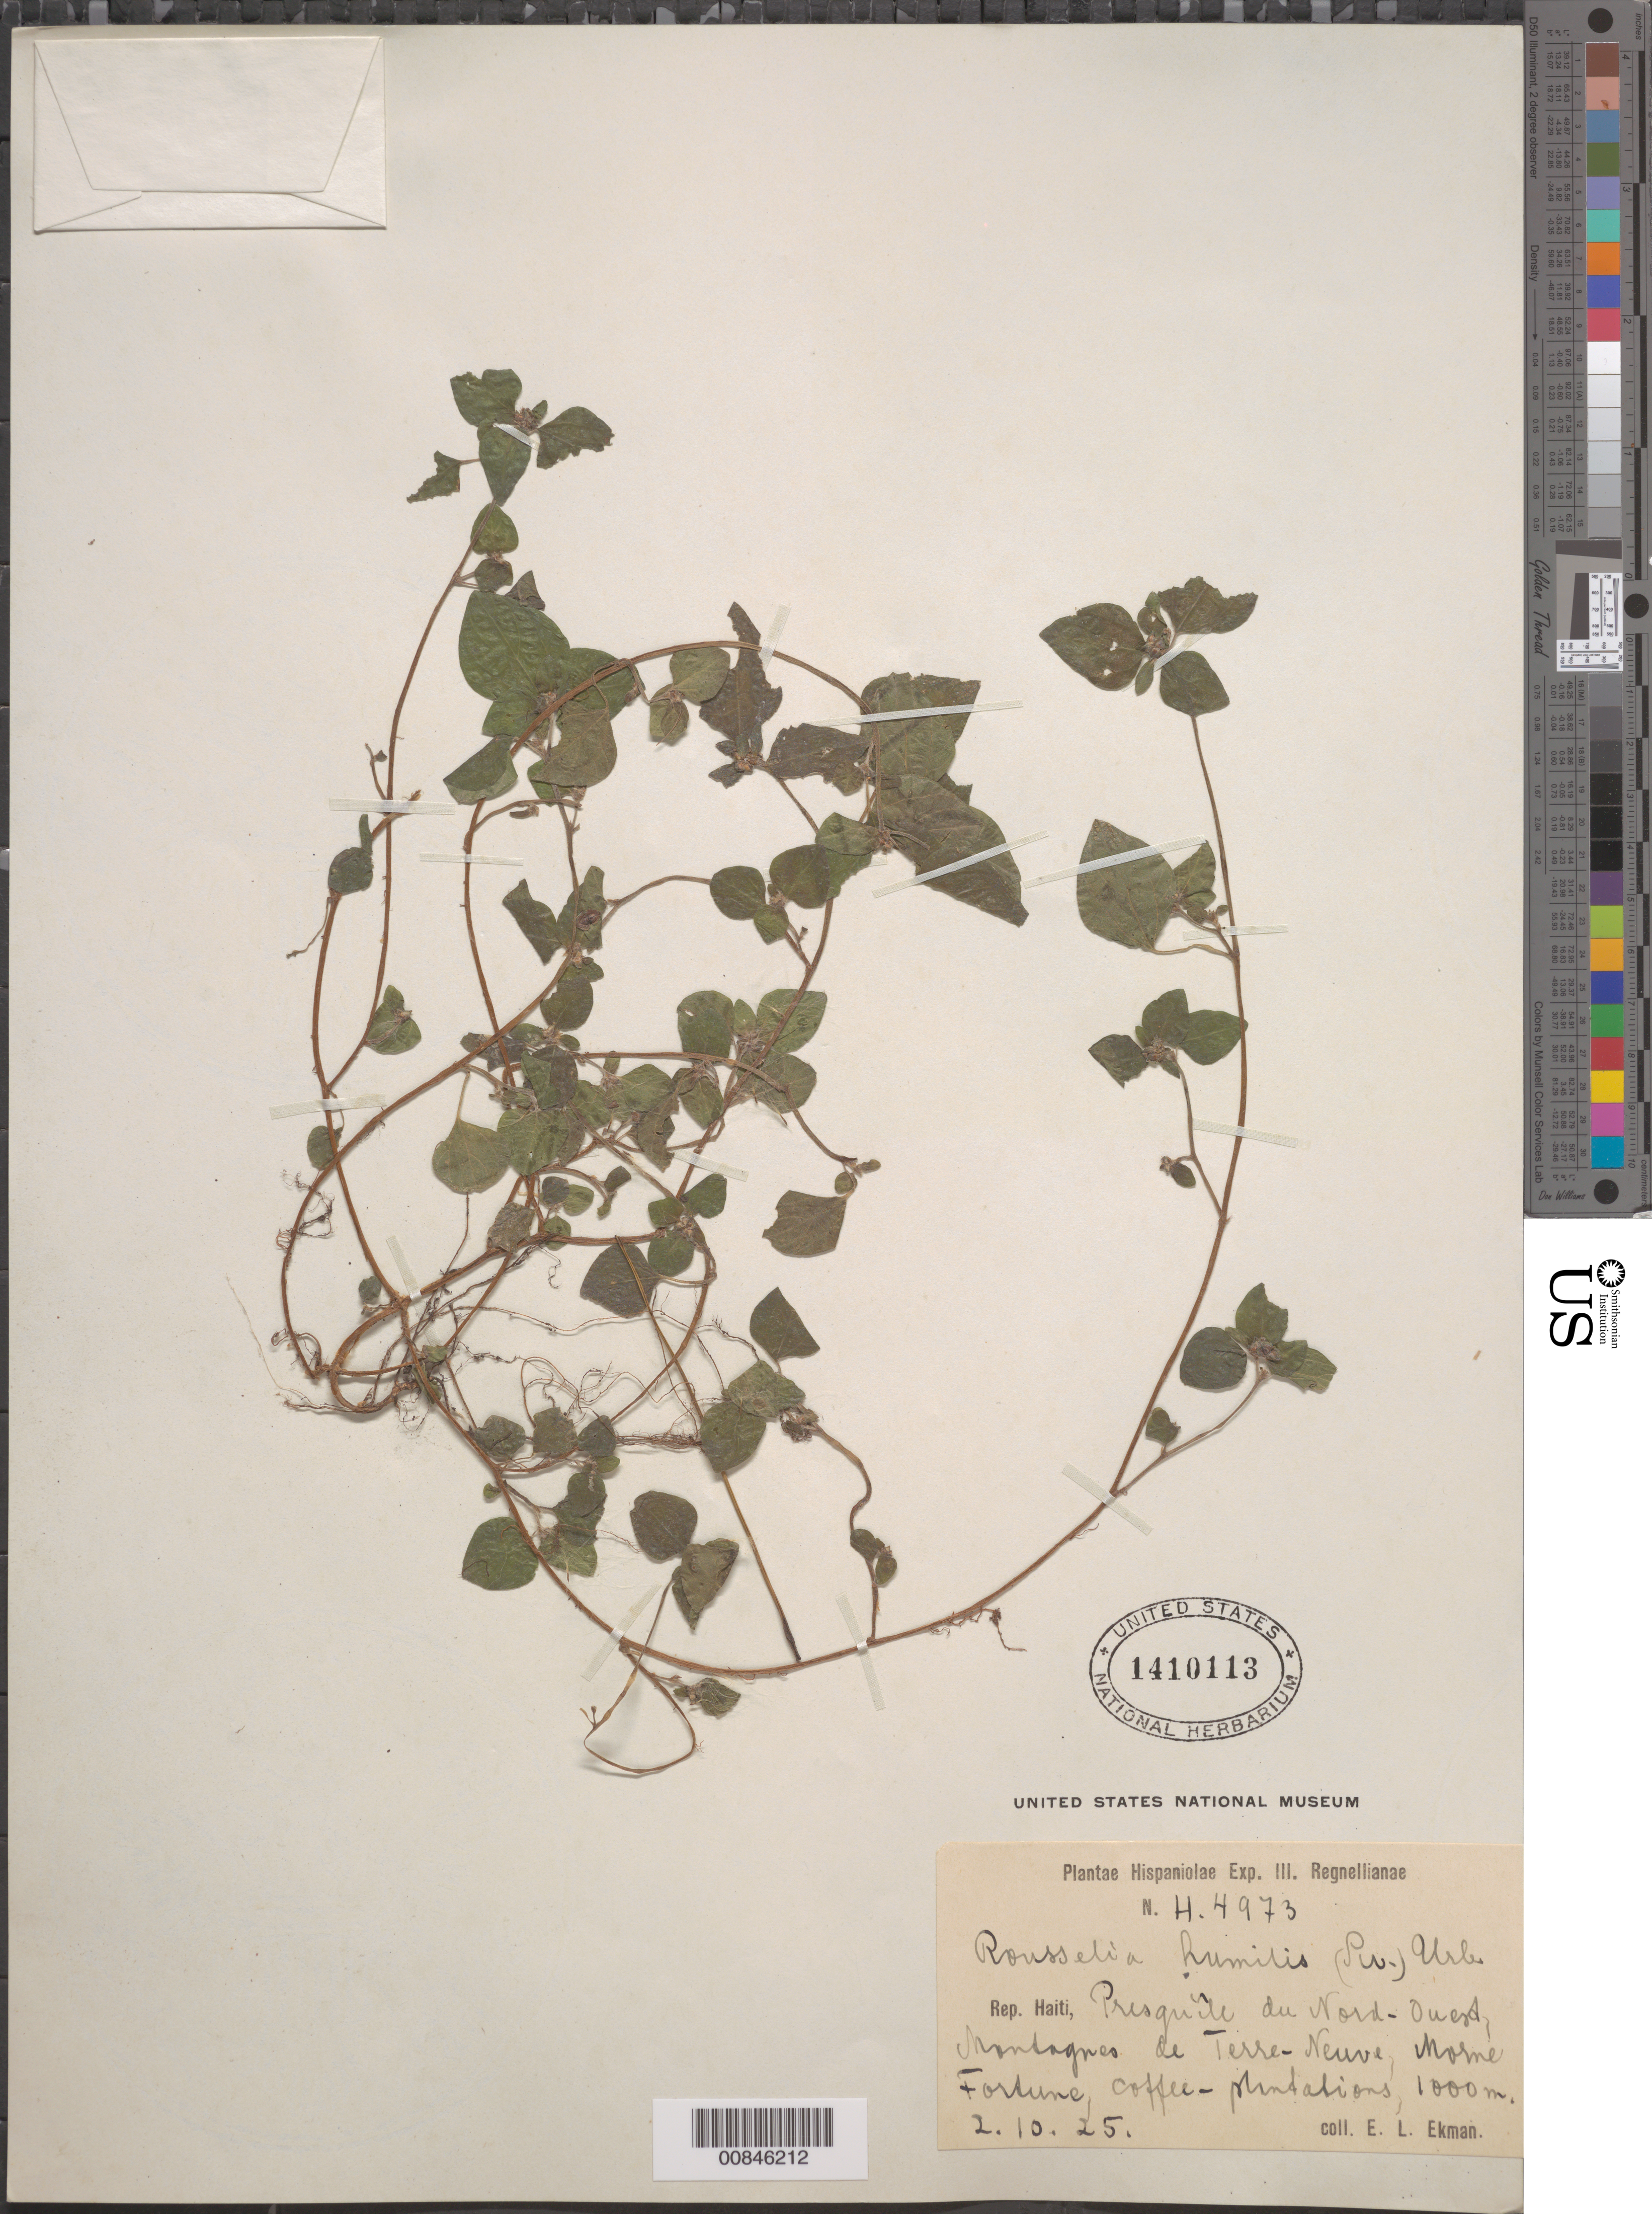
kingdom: Plantae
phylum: Tracheophyta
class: Magnoliopsida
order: Rosales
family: Urticaceae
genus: Rousselia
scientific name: Rousselia humilis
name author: (Sw.) Urb.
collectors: E. L. Ekman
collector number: H 4973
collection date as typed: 02 Oct 1925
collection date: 1925-10-02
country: Haiti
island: Hispaniola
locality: Presqu'île du Nord-Ouest, Montagnes de Terre-Neuve, Morne Fortune.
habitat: Coffee plantations.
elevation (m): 1000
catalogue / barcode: US 1410113